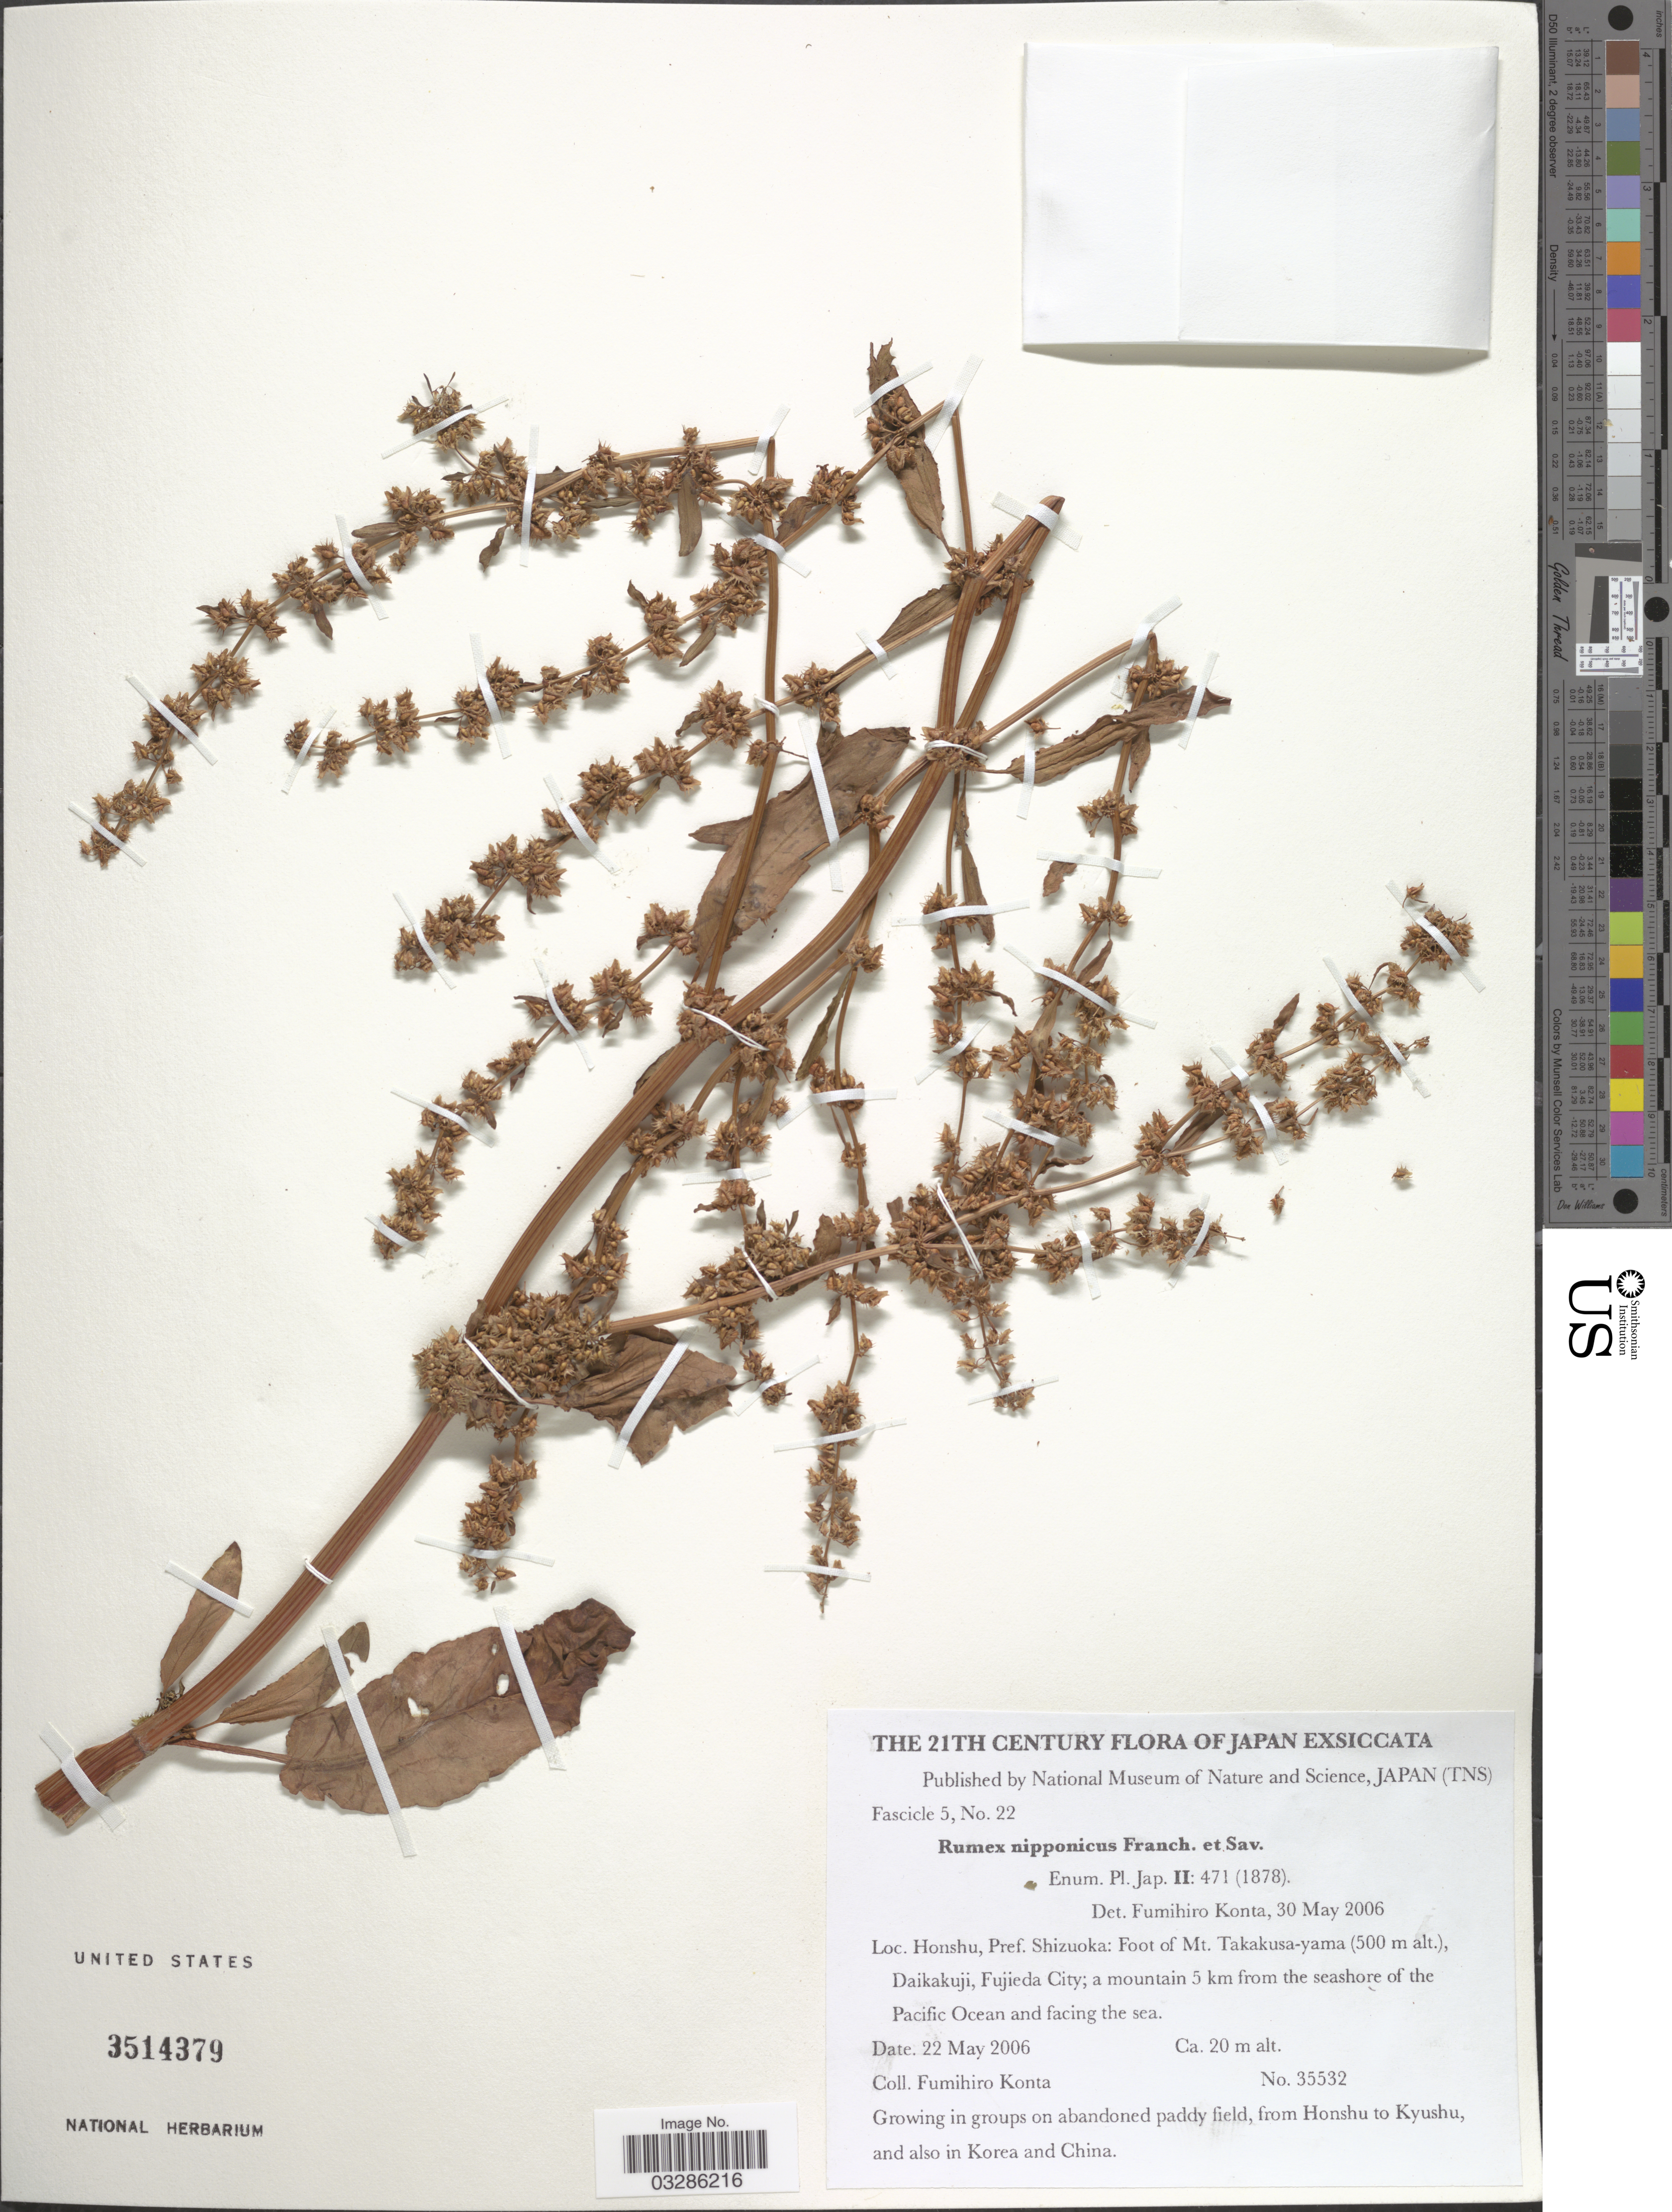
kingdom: Plantae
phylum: Tracheophyta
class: Magnoliopsida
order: Caryophyllales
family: Polygonaceae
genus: Rumex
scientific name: Rumex nipponicus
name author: Franch. & Sav.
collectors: F. Konta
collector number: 35532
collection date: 2006-05-22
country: Japan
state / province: Sizuoka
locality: Honshu, Pref. Shizuoka: Foot of Mt. Takakusa-yama, Daikakuji, Fujieda City; a mountain 5 km from the seashore of the Pacific Ocean and facing the sea.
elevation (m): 20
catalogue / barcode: US 3514379